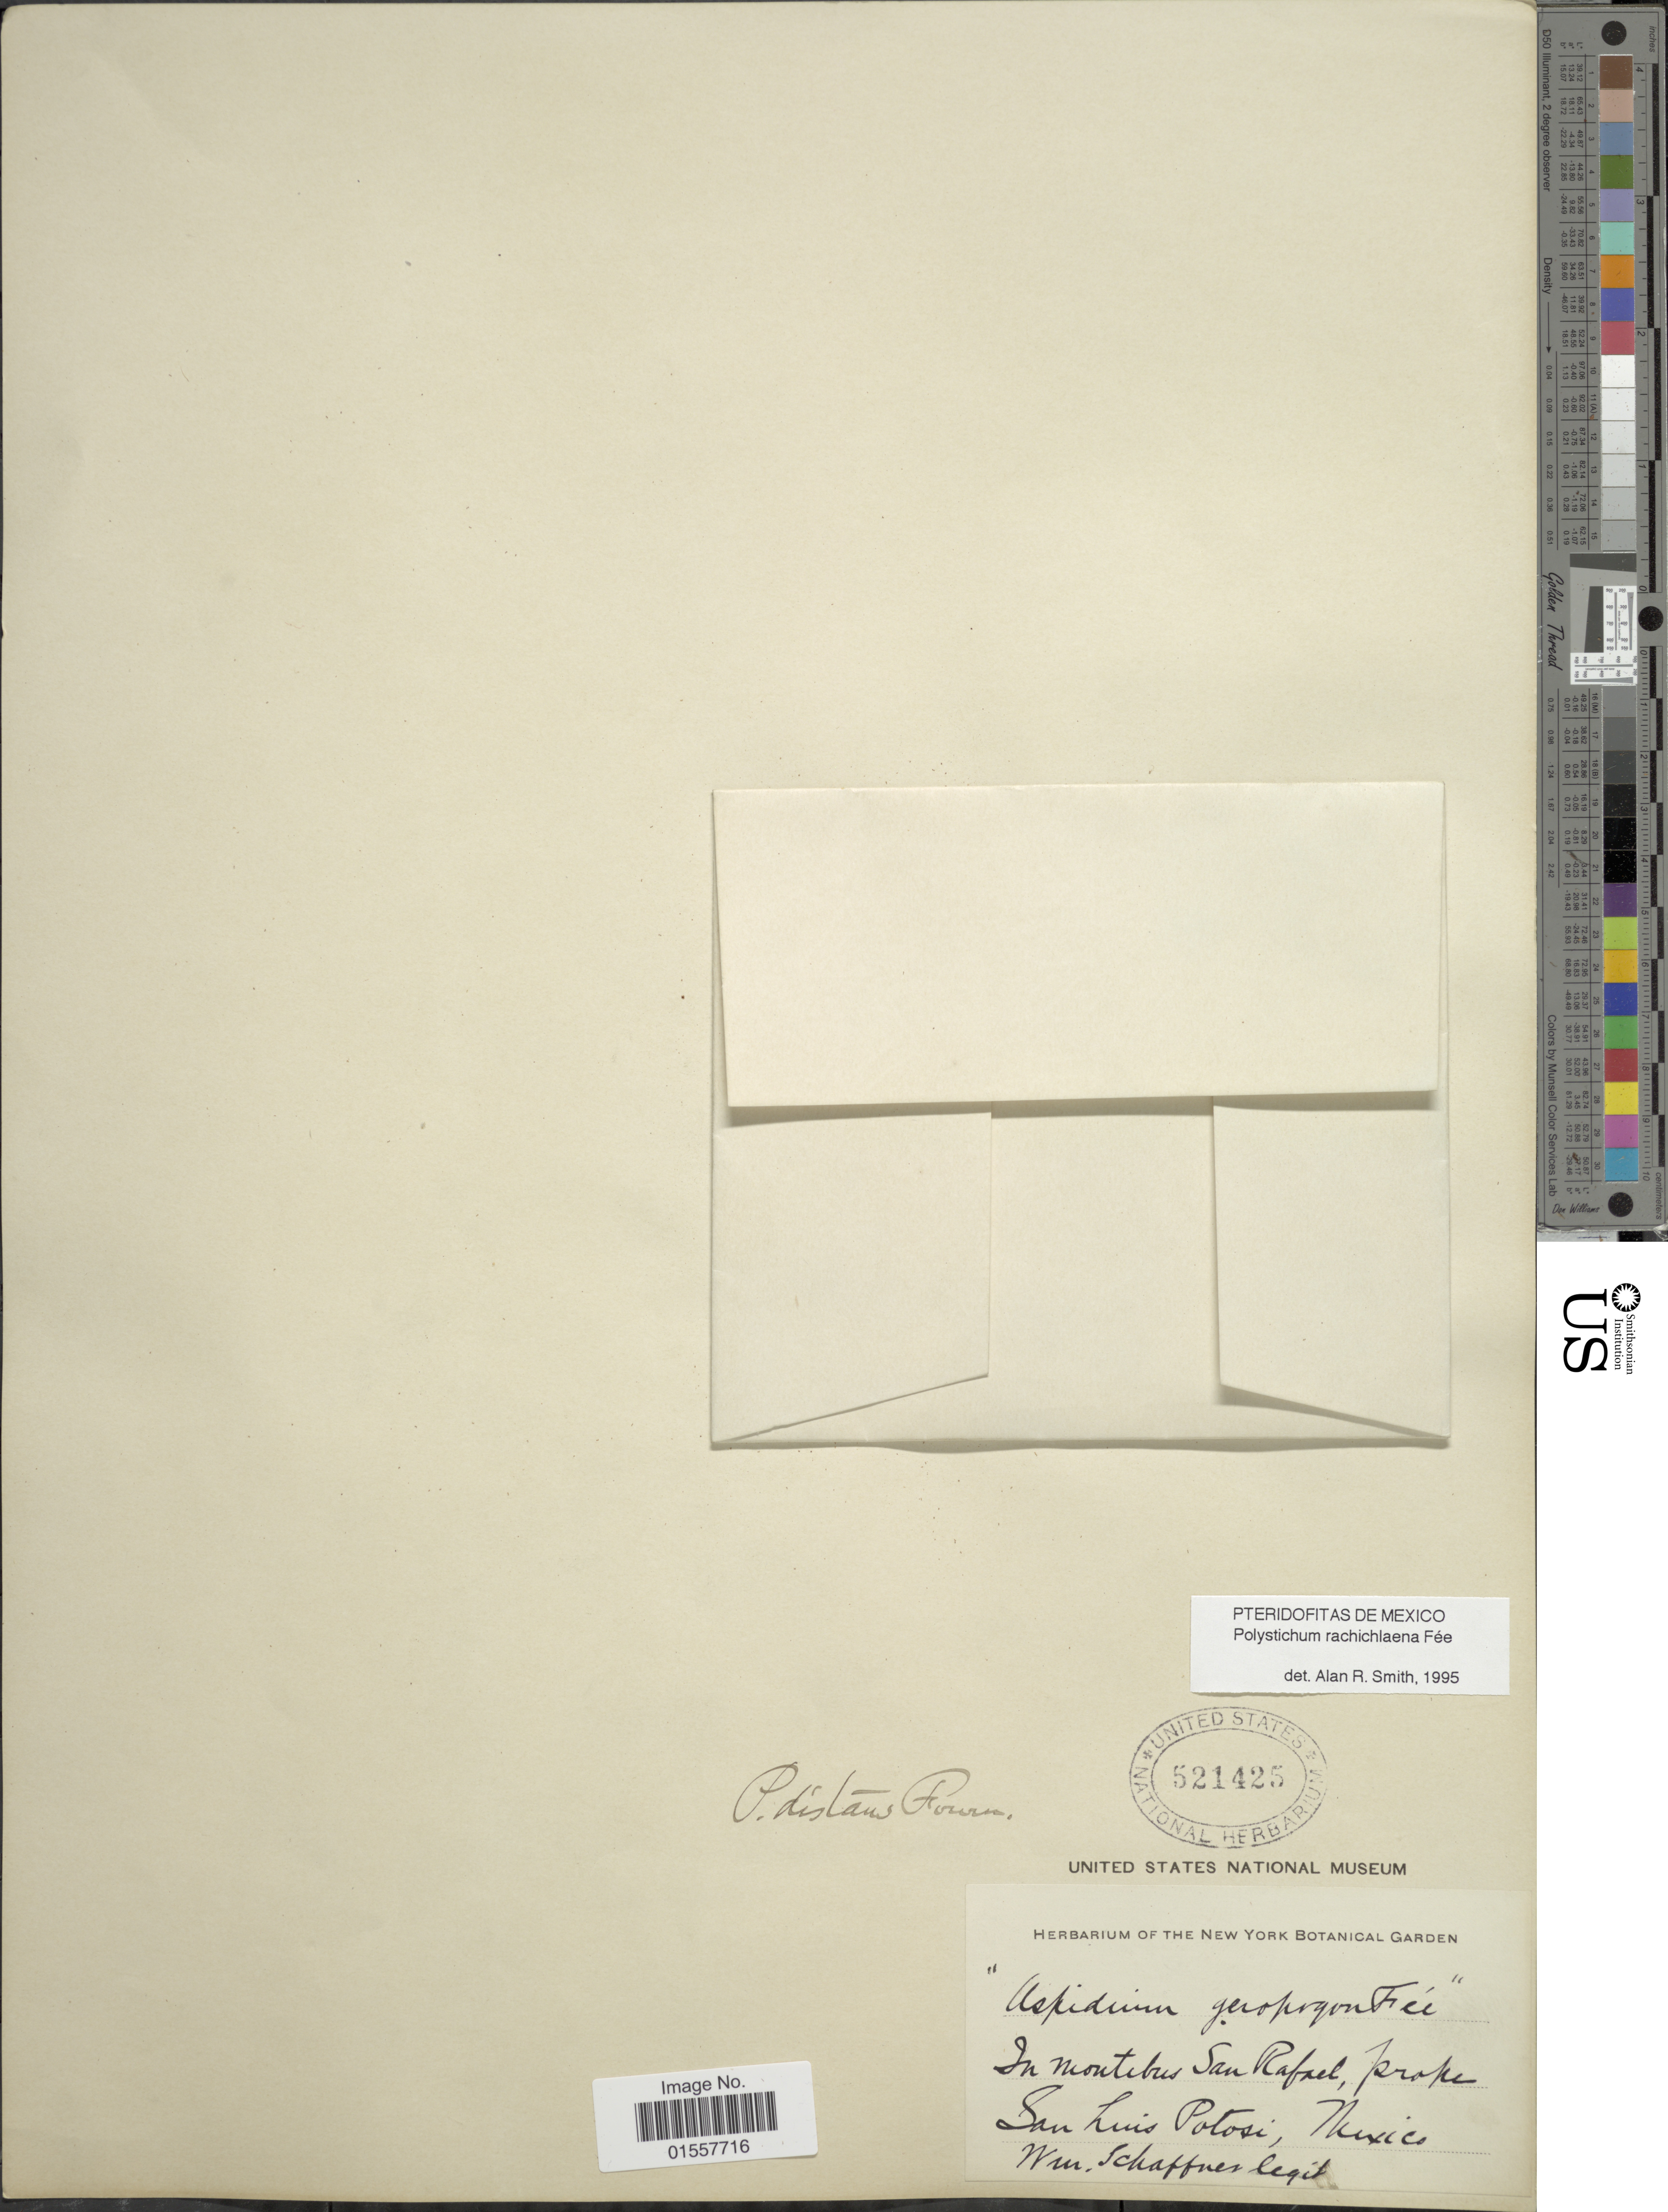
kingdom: Plantae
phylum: Tracheophyta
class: Polypodiopsida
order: Polypodiales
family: Dryopteridaceae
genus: Polystichum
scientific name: Polystichum rachichlaena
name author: Fée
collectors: W. Schaffner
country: Mexico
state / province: San Luis Potosí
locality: In montibus San Rafael, proke San Luis Potosi, Mexico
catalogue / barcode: US 521425